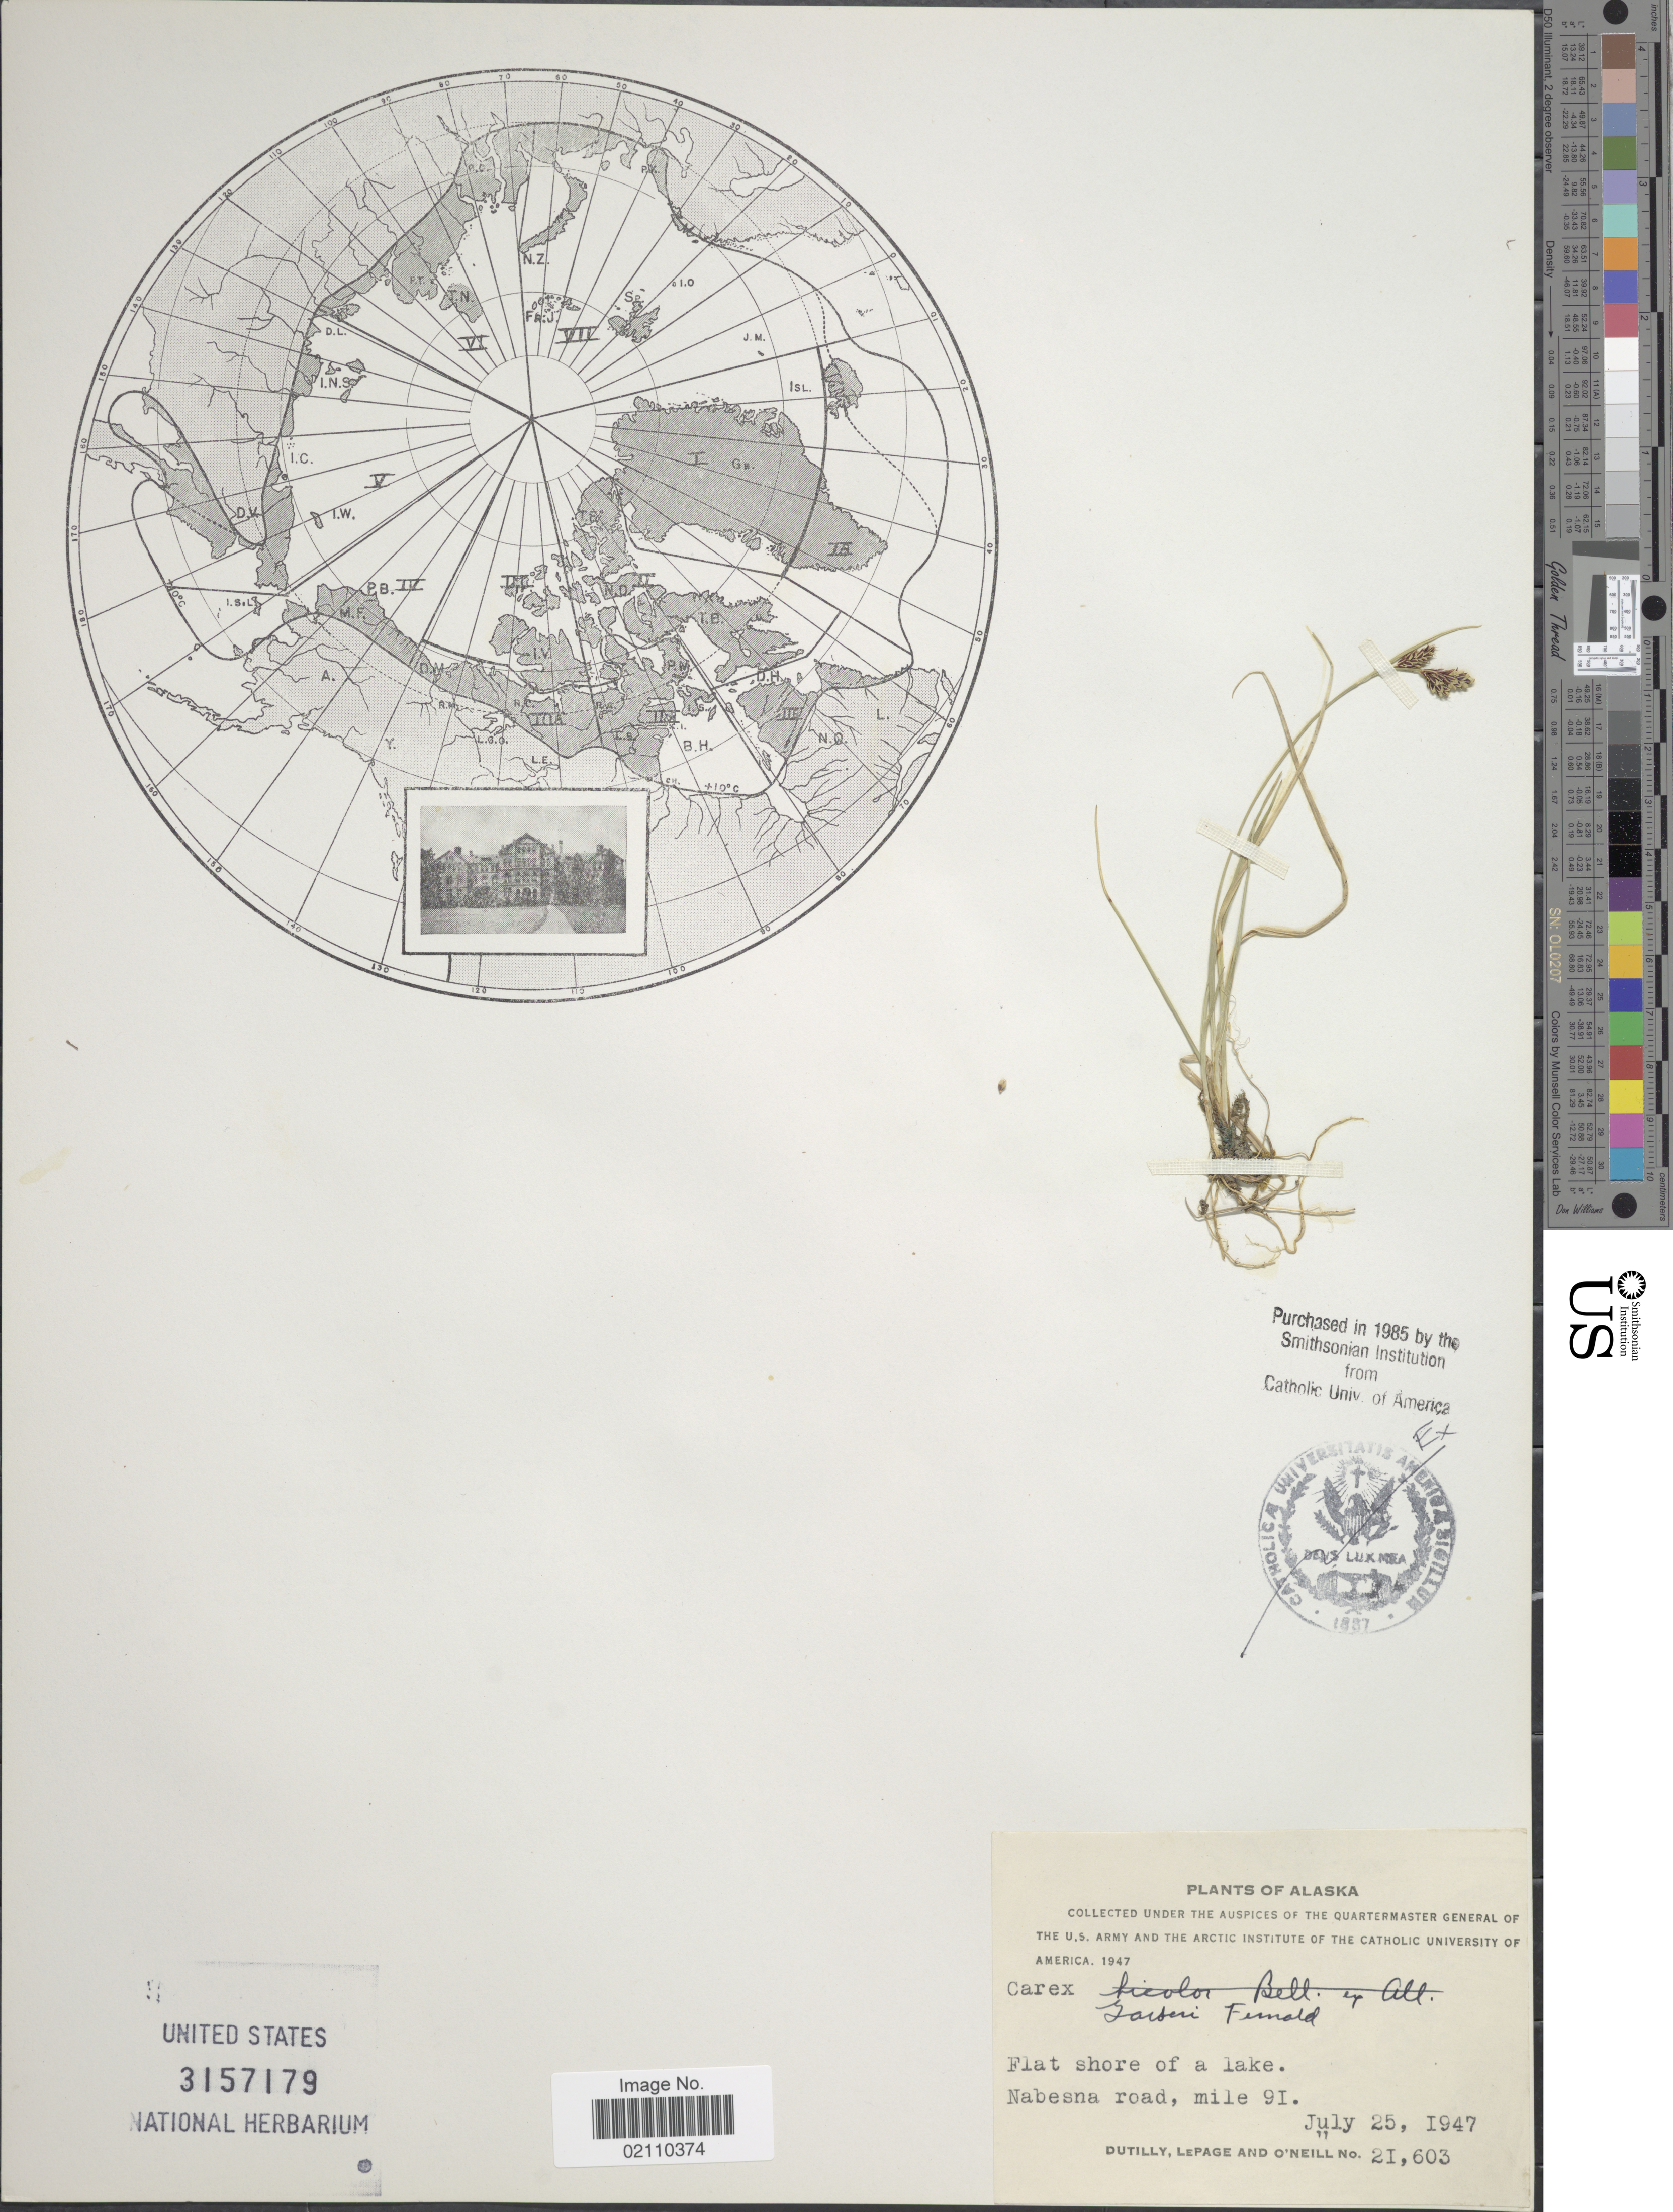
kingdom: Plantae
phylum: Tracheophyta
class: Liliopsida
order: Poales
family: Cyperaceae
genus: Carex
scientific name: Carex garberi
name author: Fernald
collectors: -. Dutilly, -. LePage & -. O'Neill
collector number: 21603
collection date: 1947-07-25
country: United States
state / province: Alaska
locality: Flat shore of a lake, Nabesna road, mile 91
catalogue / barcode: US 3157179